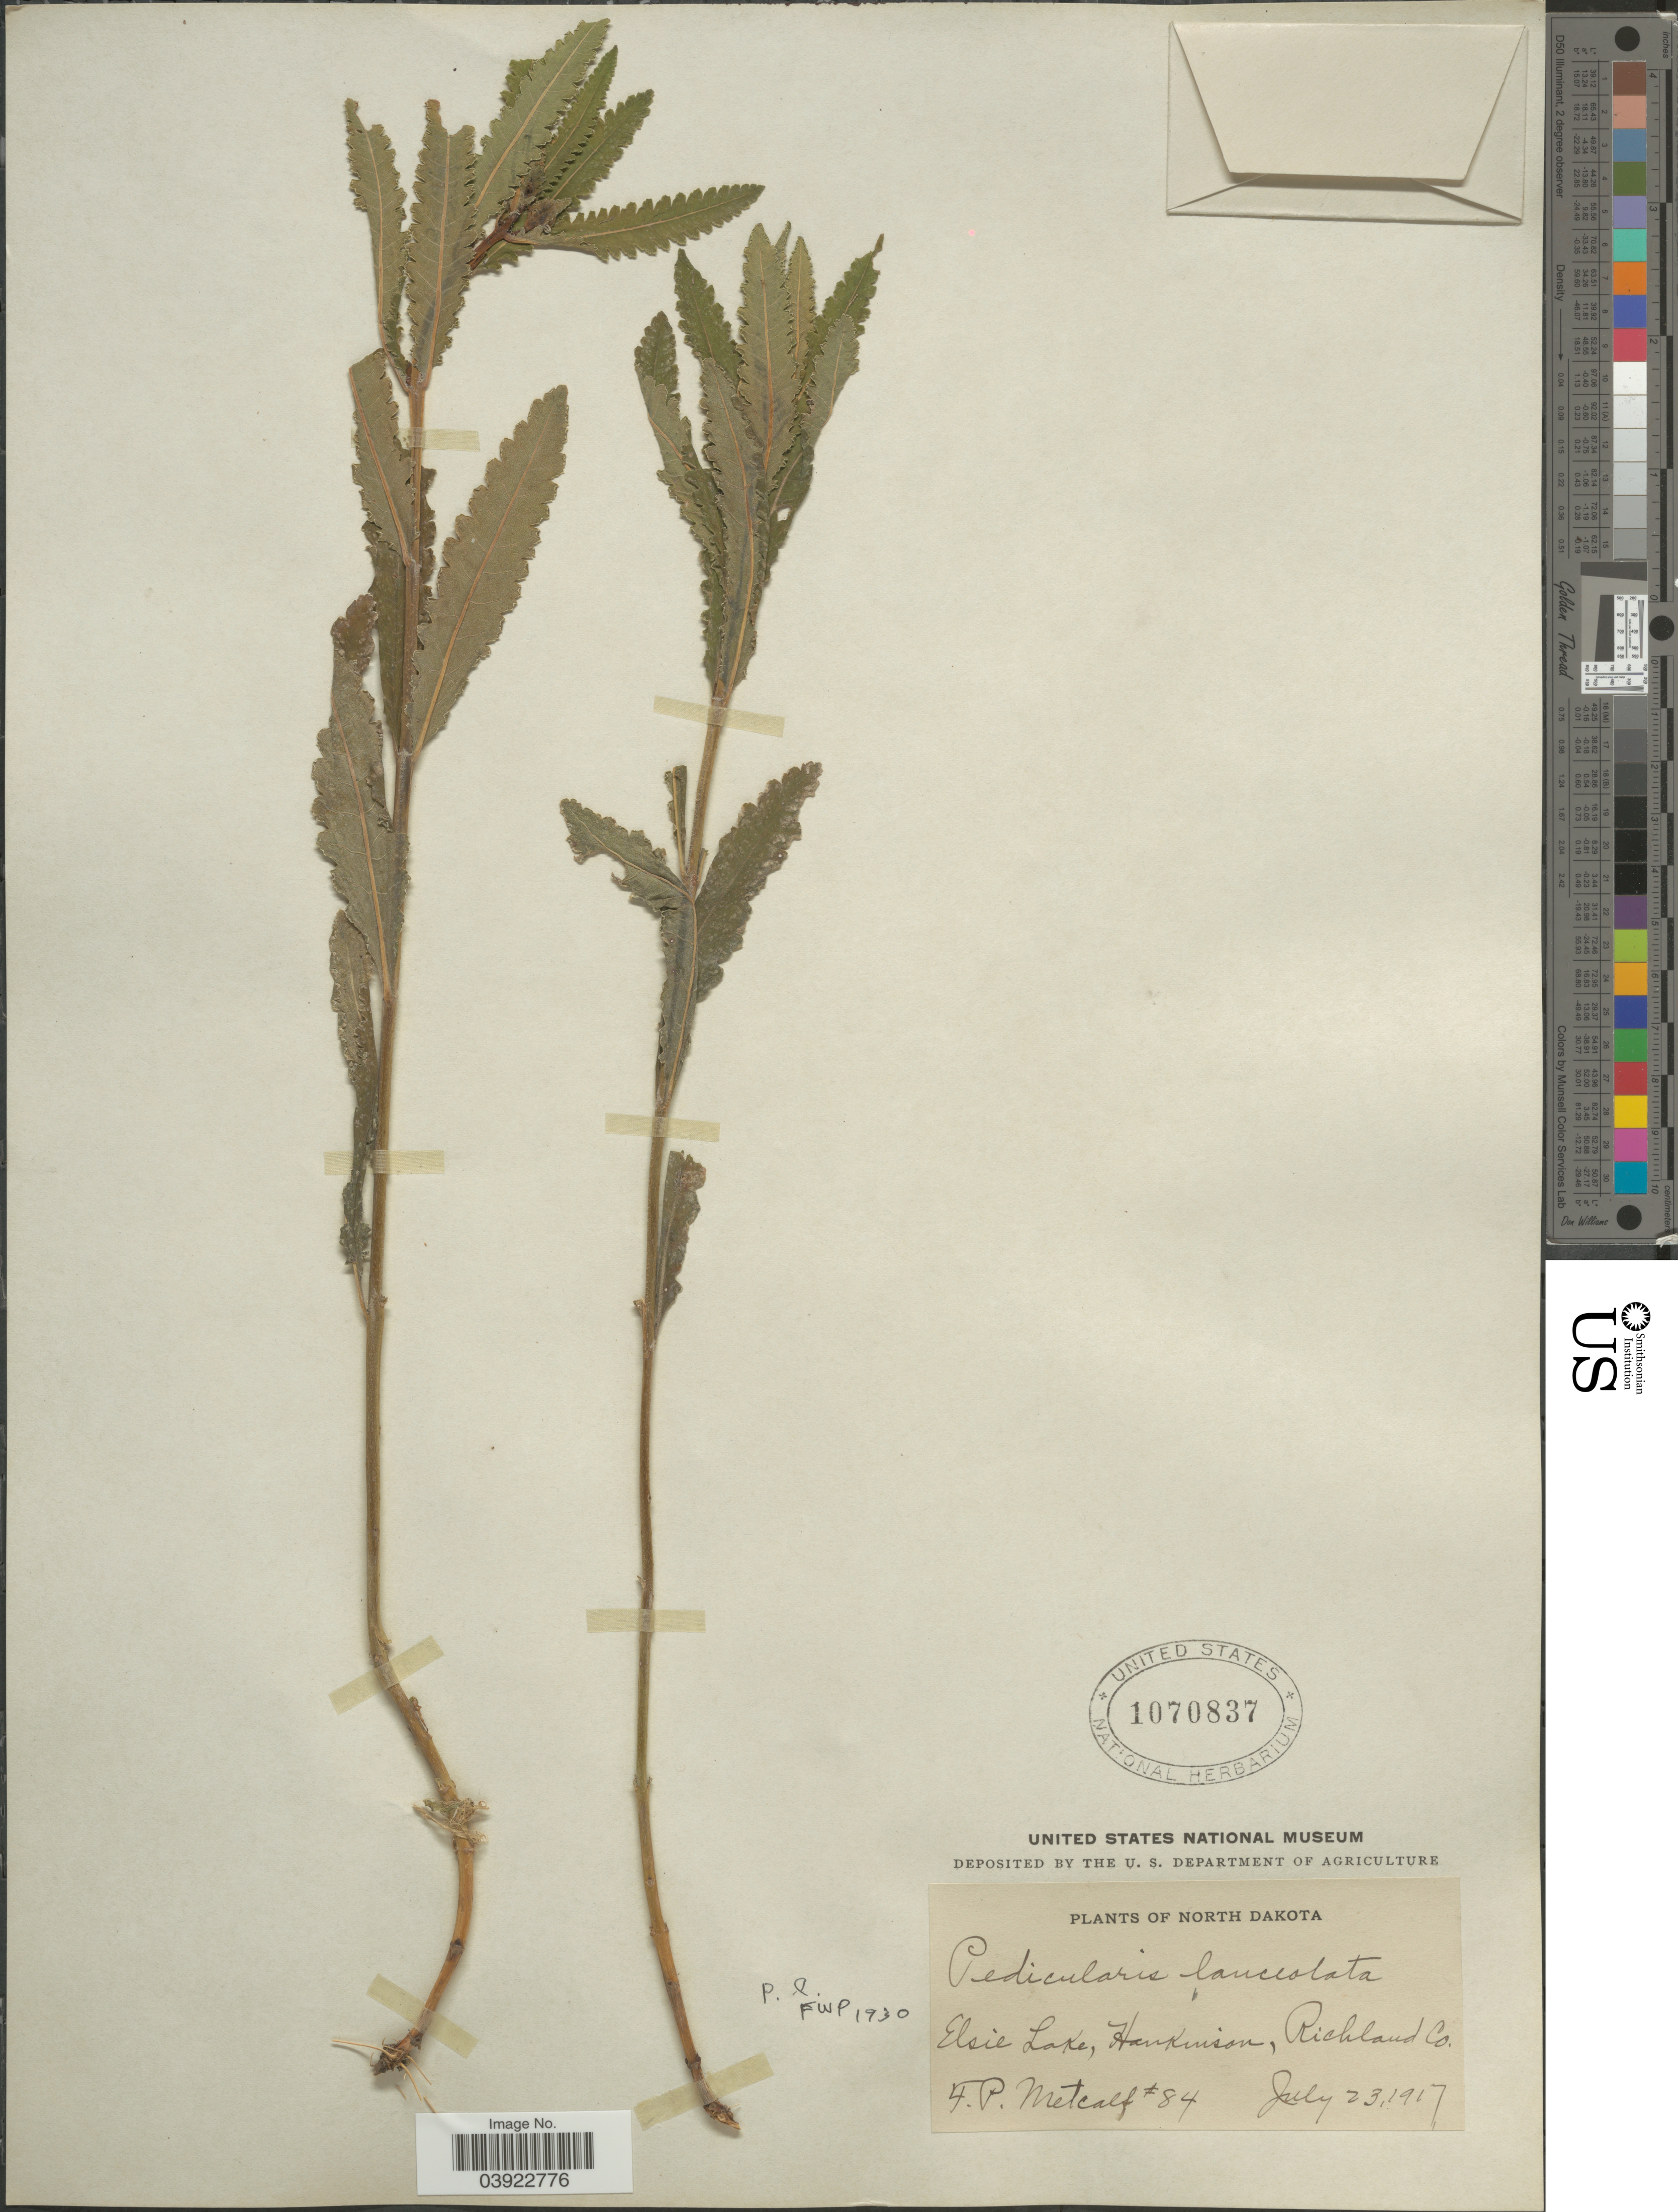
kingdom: Plantae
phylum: Tracheophyta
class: Magnoliopsida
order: Lamiales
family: Orobanchaceae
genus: Pedicularis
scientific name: Pedicularis lanceolata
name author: Michx.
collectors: F. Metcalf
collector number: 84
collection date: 1917-07-23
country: United States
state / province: North Dakota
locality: Elsie Lake, Hankinson, Richland Co.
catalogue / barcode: US 1070837